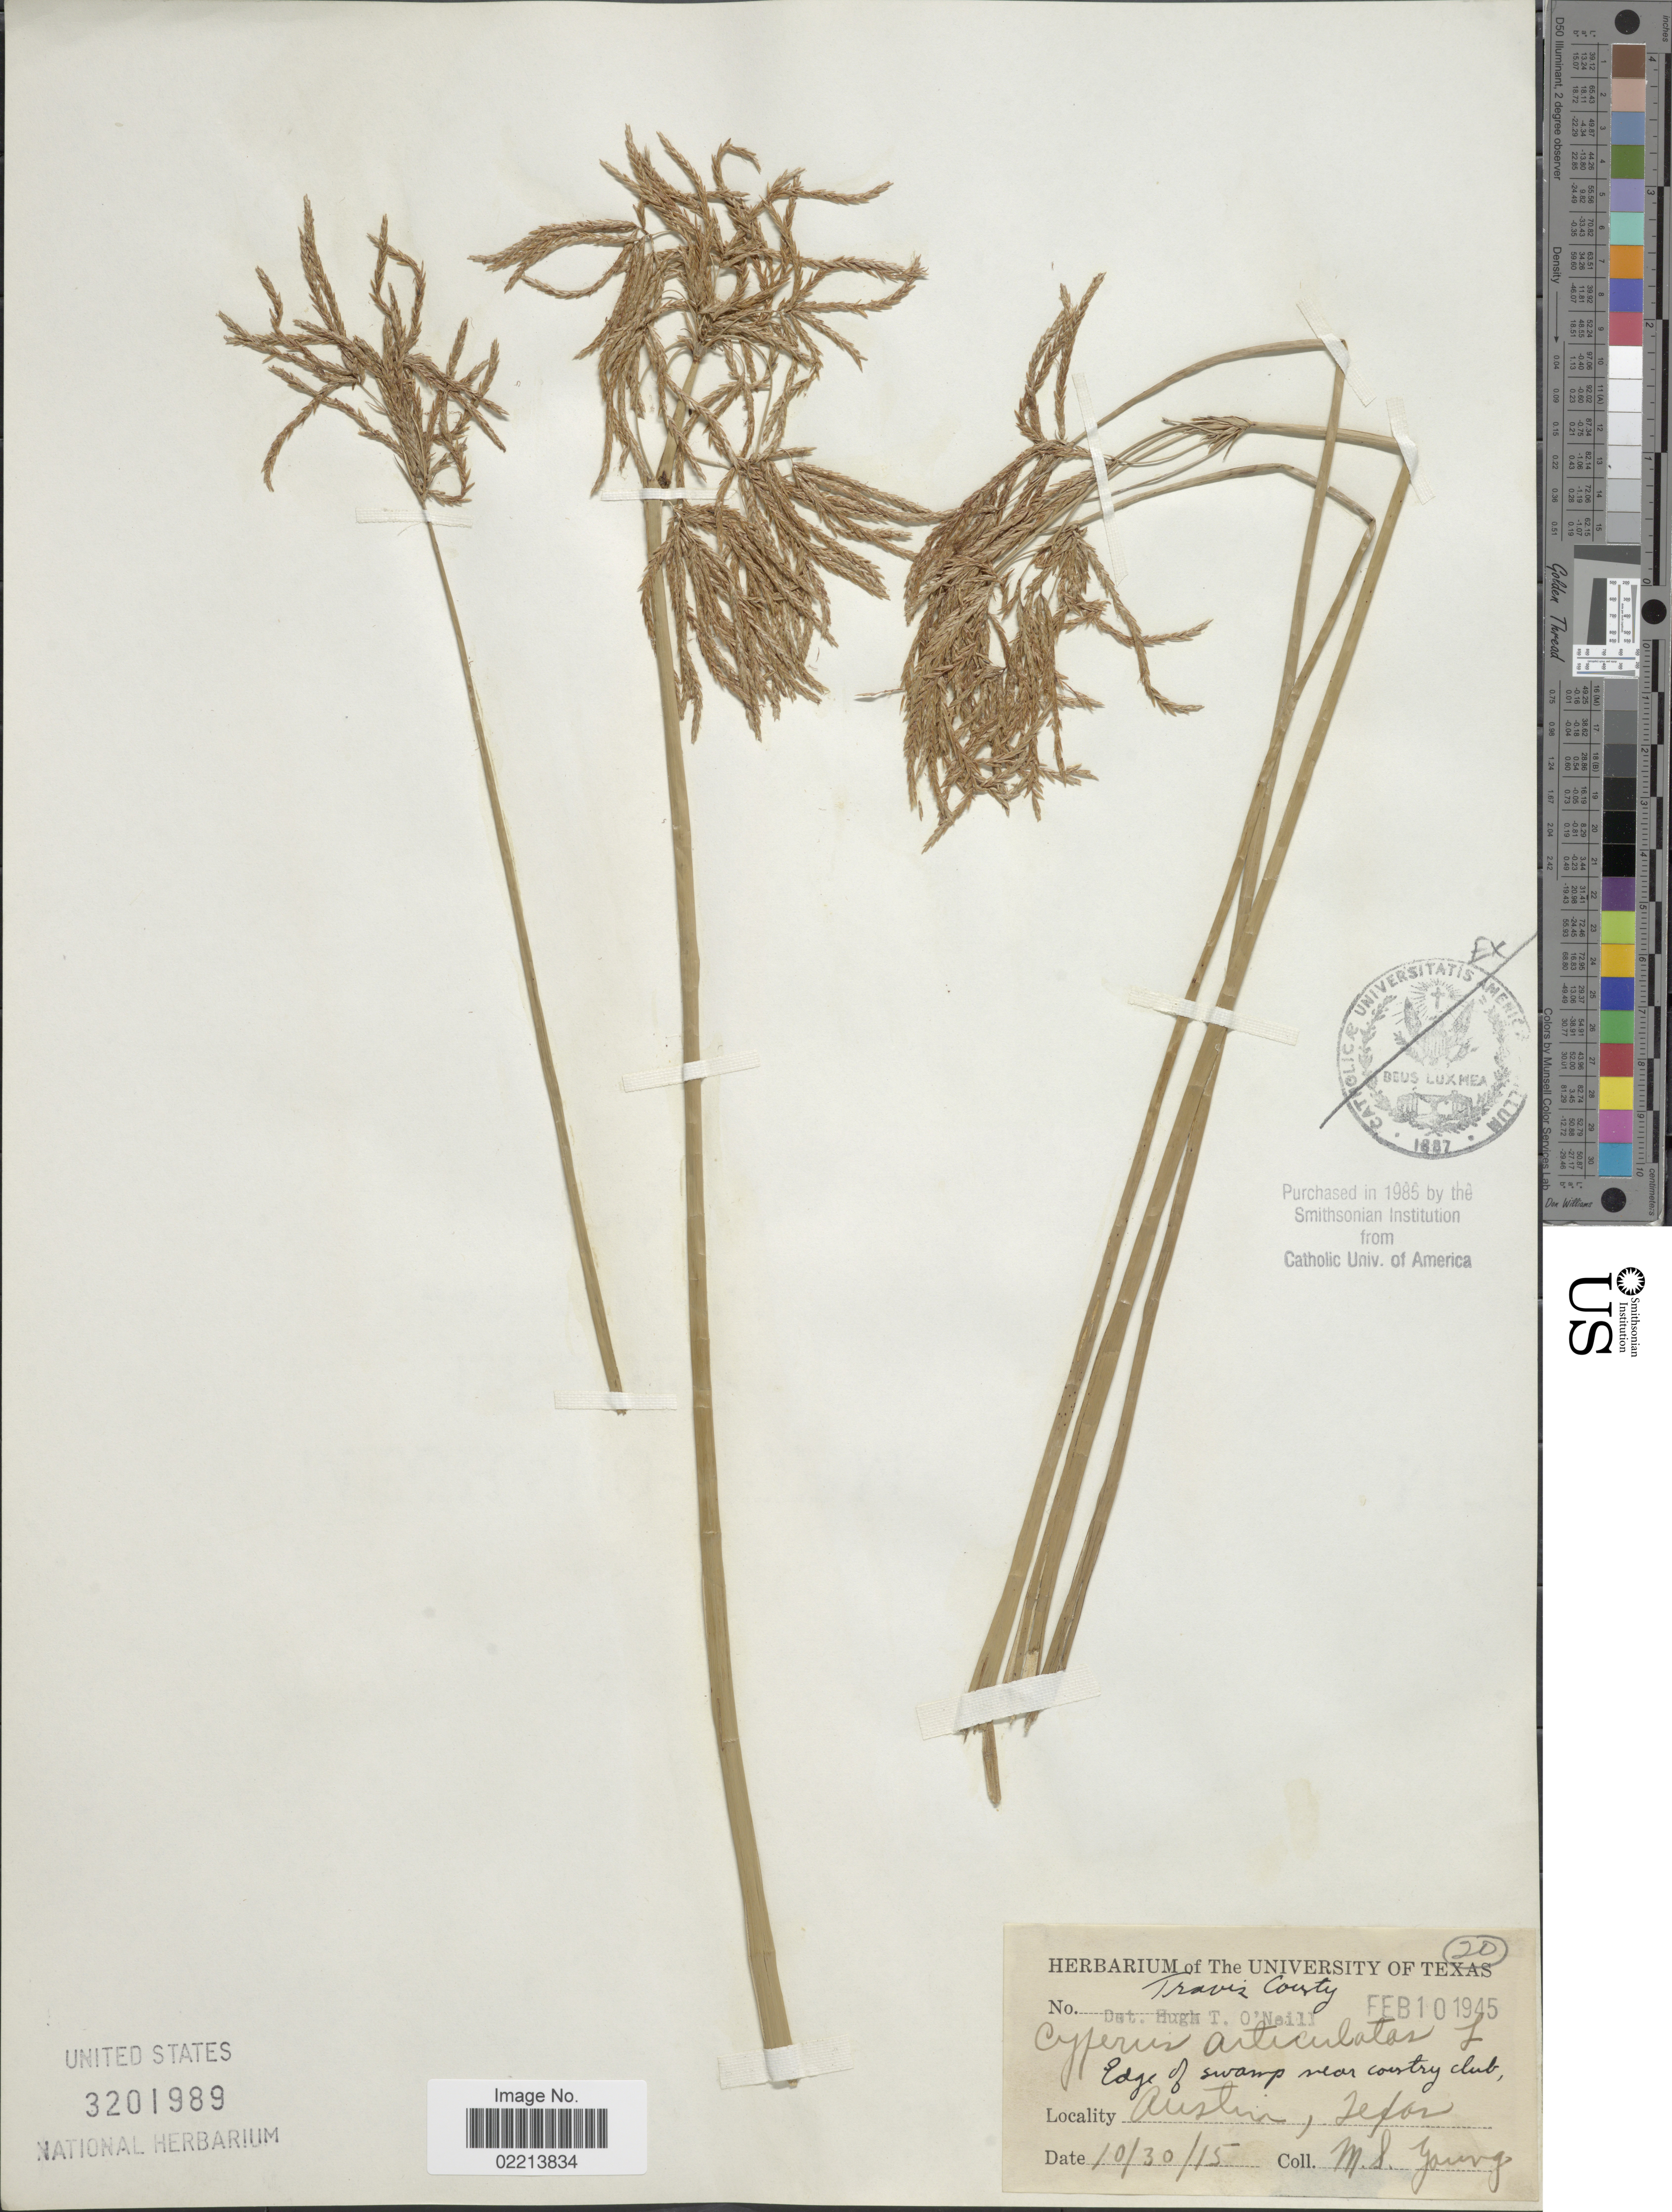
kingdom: Plantae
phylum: Tracheophyta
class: Liliopsida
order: Poales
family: Cyperaceae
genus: Cyperus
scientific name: Cyperus articulatus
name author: L.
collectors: M. Young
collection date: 1915-10-30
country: United States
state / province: Texas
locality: Travis County. Austin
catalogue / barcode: US 3201989